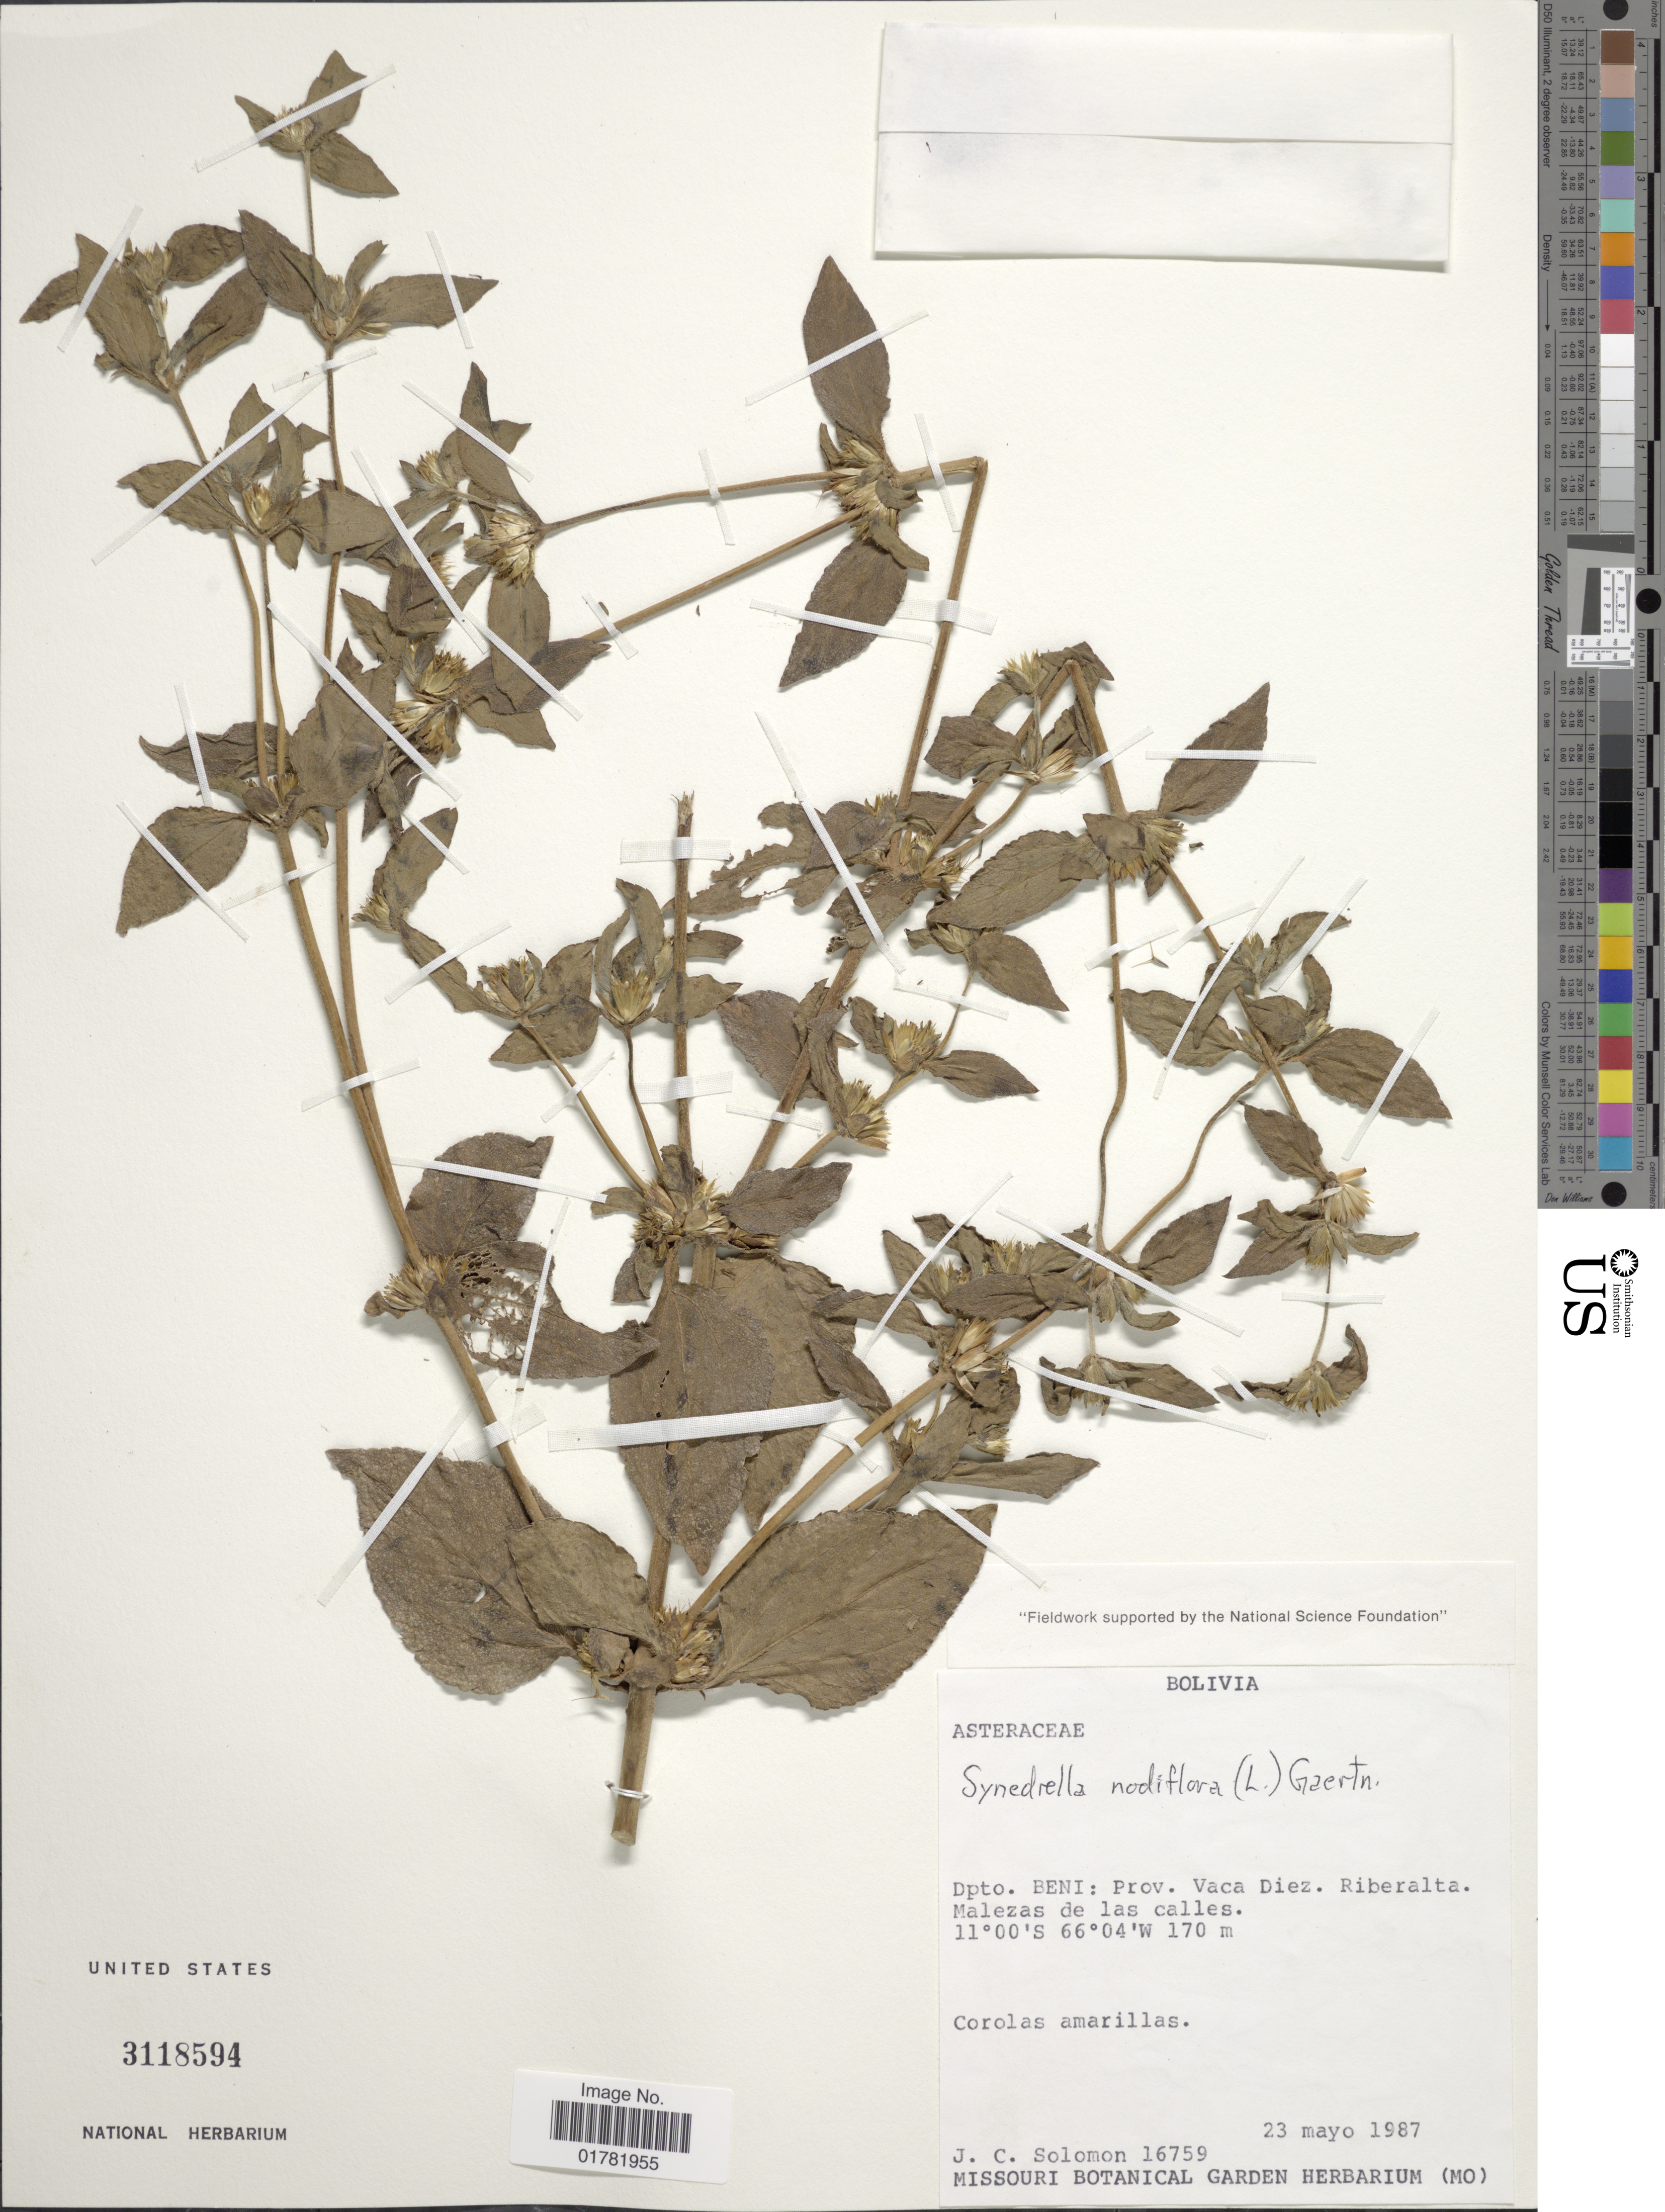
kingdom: Plantae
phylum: Tracheophyta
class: Magnoliopsida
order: Asterales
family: Asteraceae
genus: Synedrella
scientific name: Synedrella nodiflora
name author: (L.) Gaertn.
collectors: J. C. Solomon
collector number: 16759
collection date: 1987-05-23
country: Bolivia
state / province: Beni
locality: Dpto Beni: Prov. Vaca Diez. Riberalta. Malezas de las calles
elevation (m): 170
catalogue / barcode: US 3118594